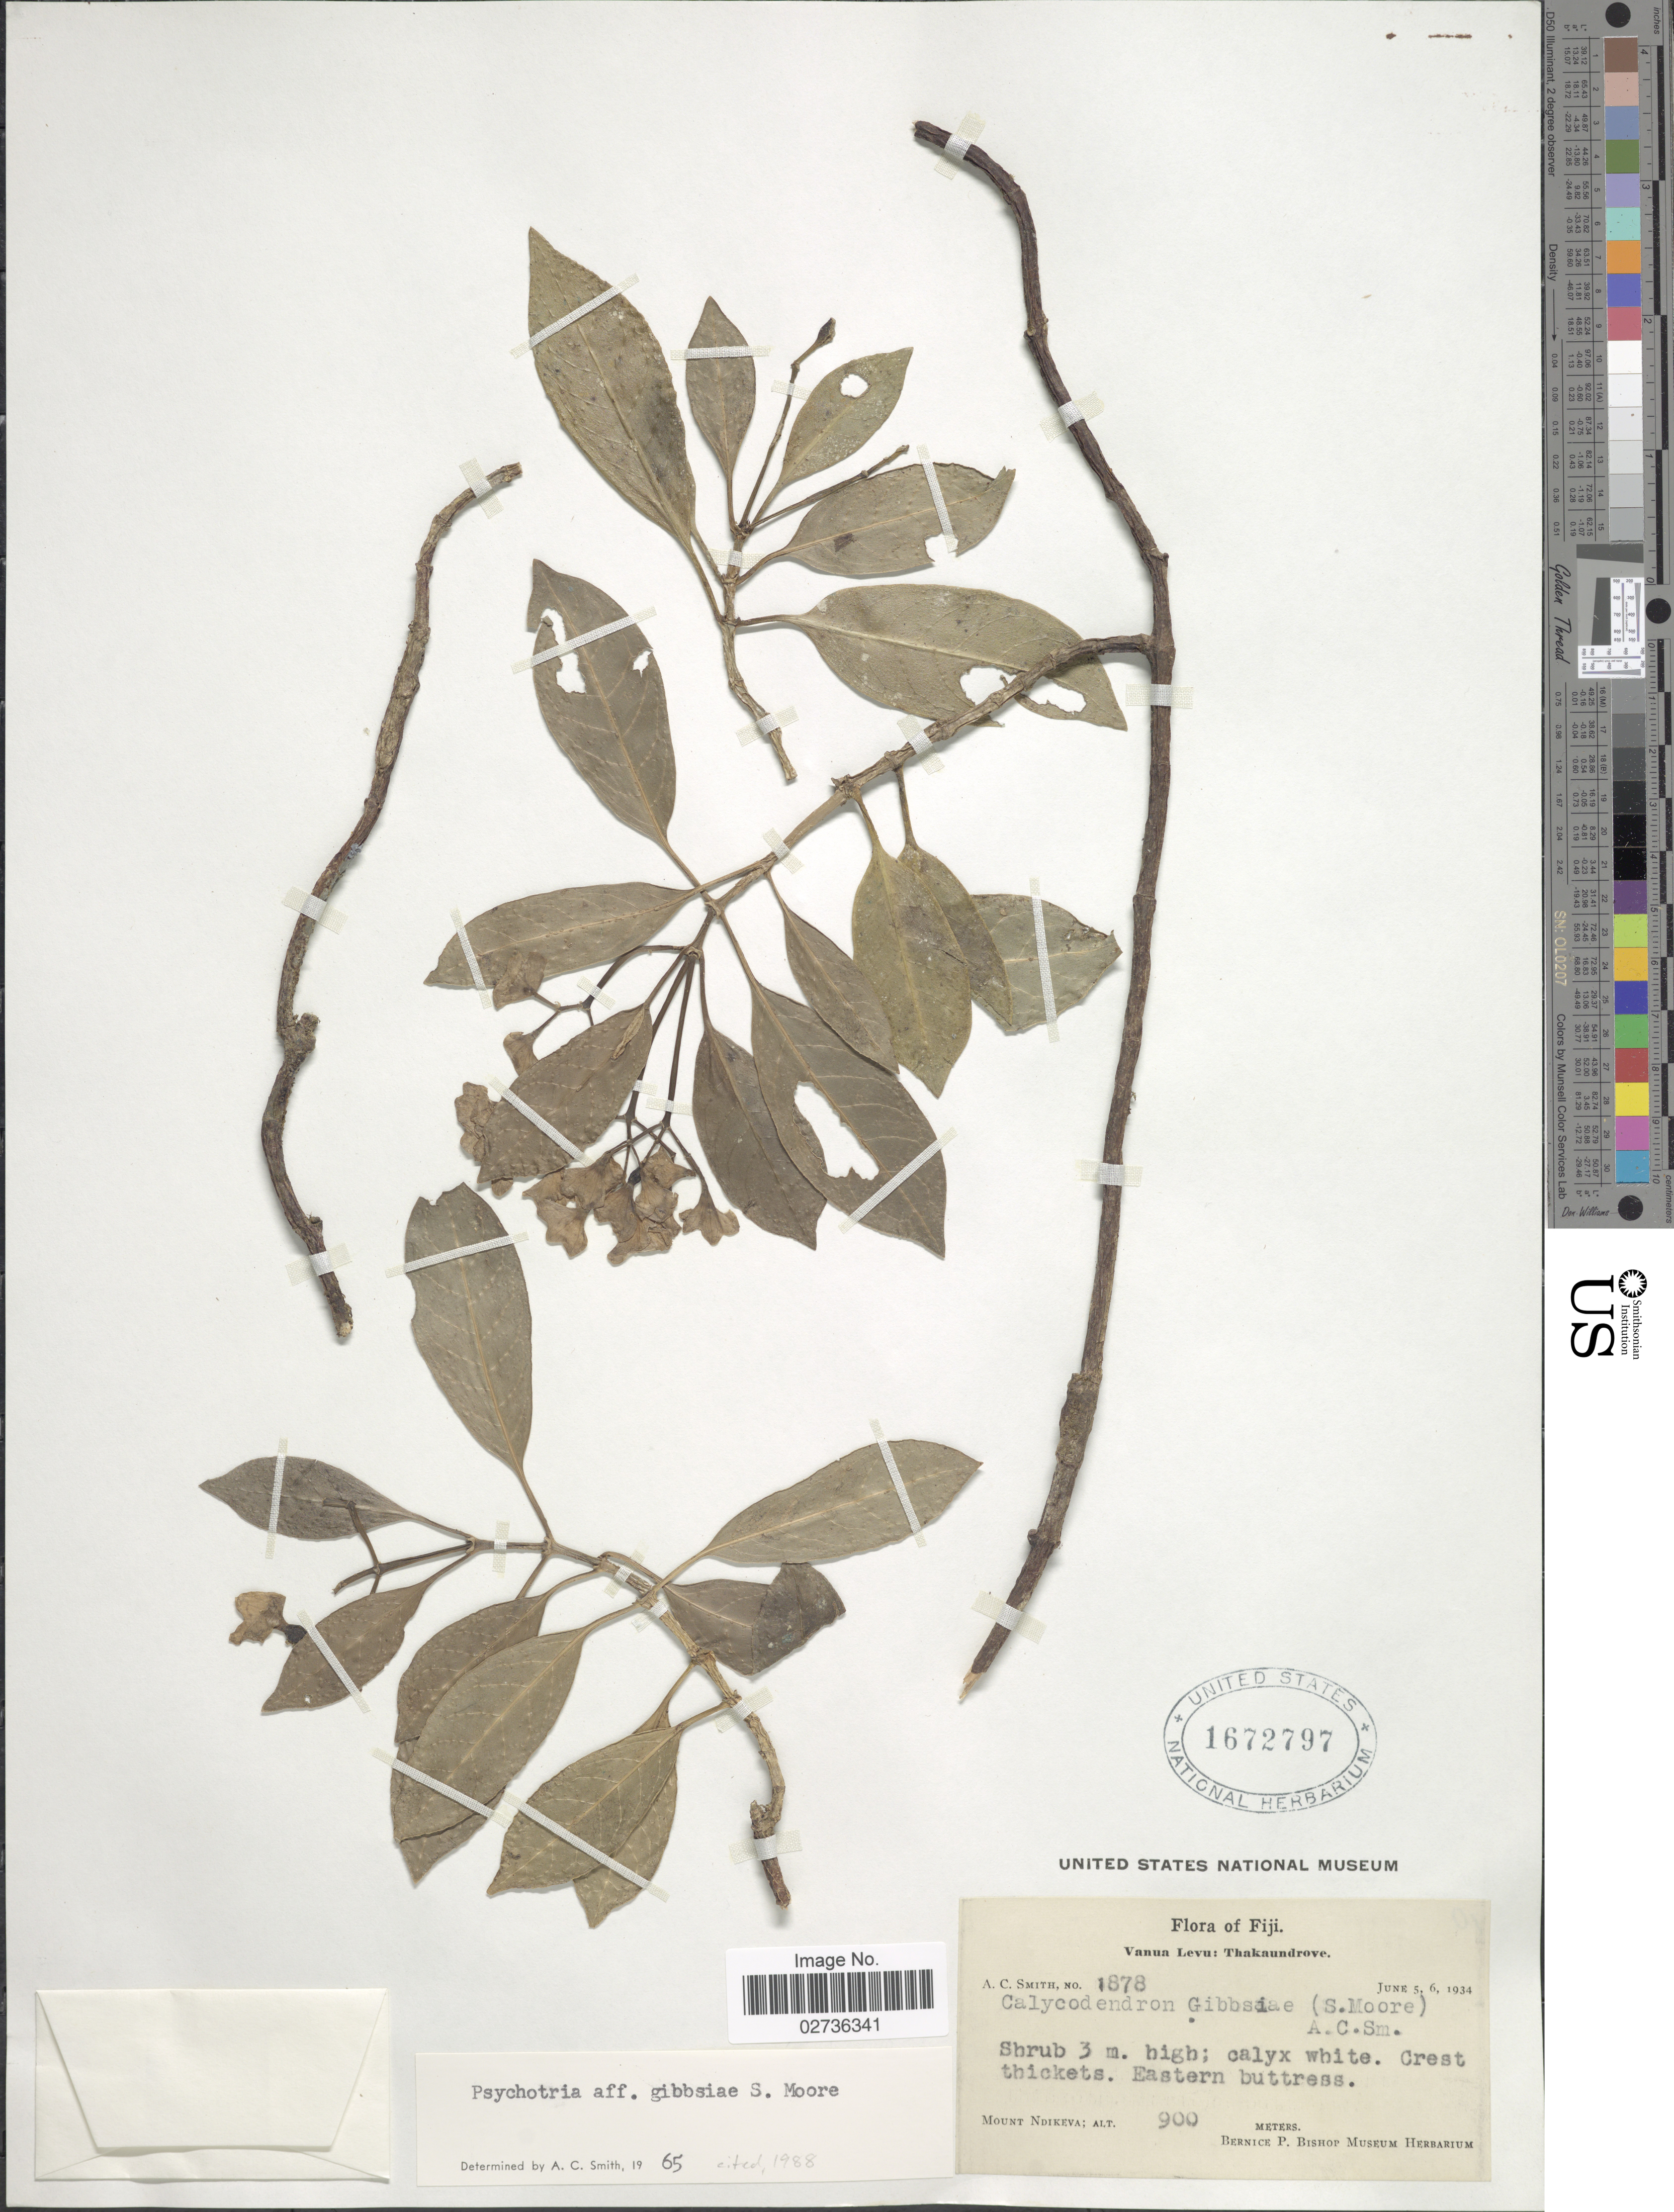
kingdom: Plantae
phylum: Tracheophyta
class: Magnoliopsida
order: Gentianales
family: Rubiaceae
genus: Psychotria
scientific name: Psychotria gibbsiae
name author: S. Moore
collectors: A. C. Smith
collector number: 1878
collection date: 1934-06-05/1934-06-06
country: Fiji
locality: Vanua Levu: Thakaundrove. Eastern buttress. Mount Ndikeva.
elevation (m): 900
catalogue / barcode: US 1672797